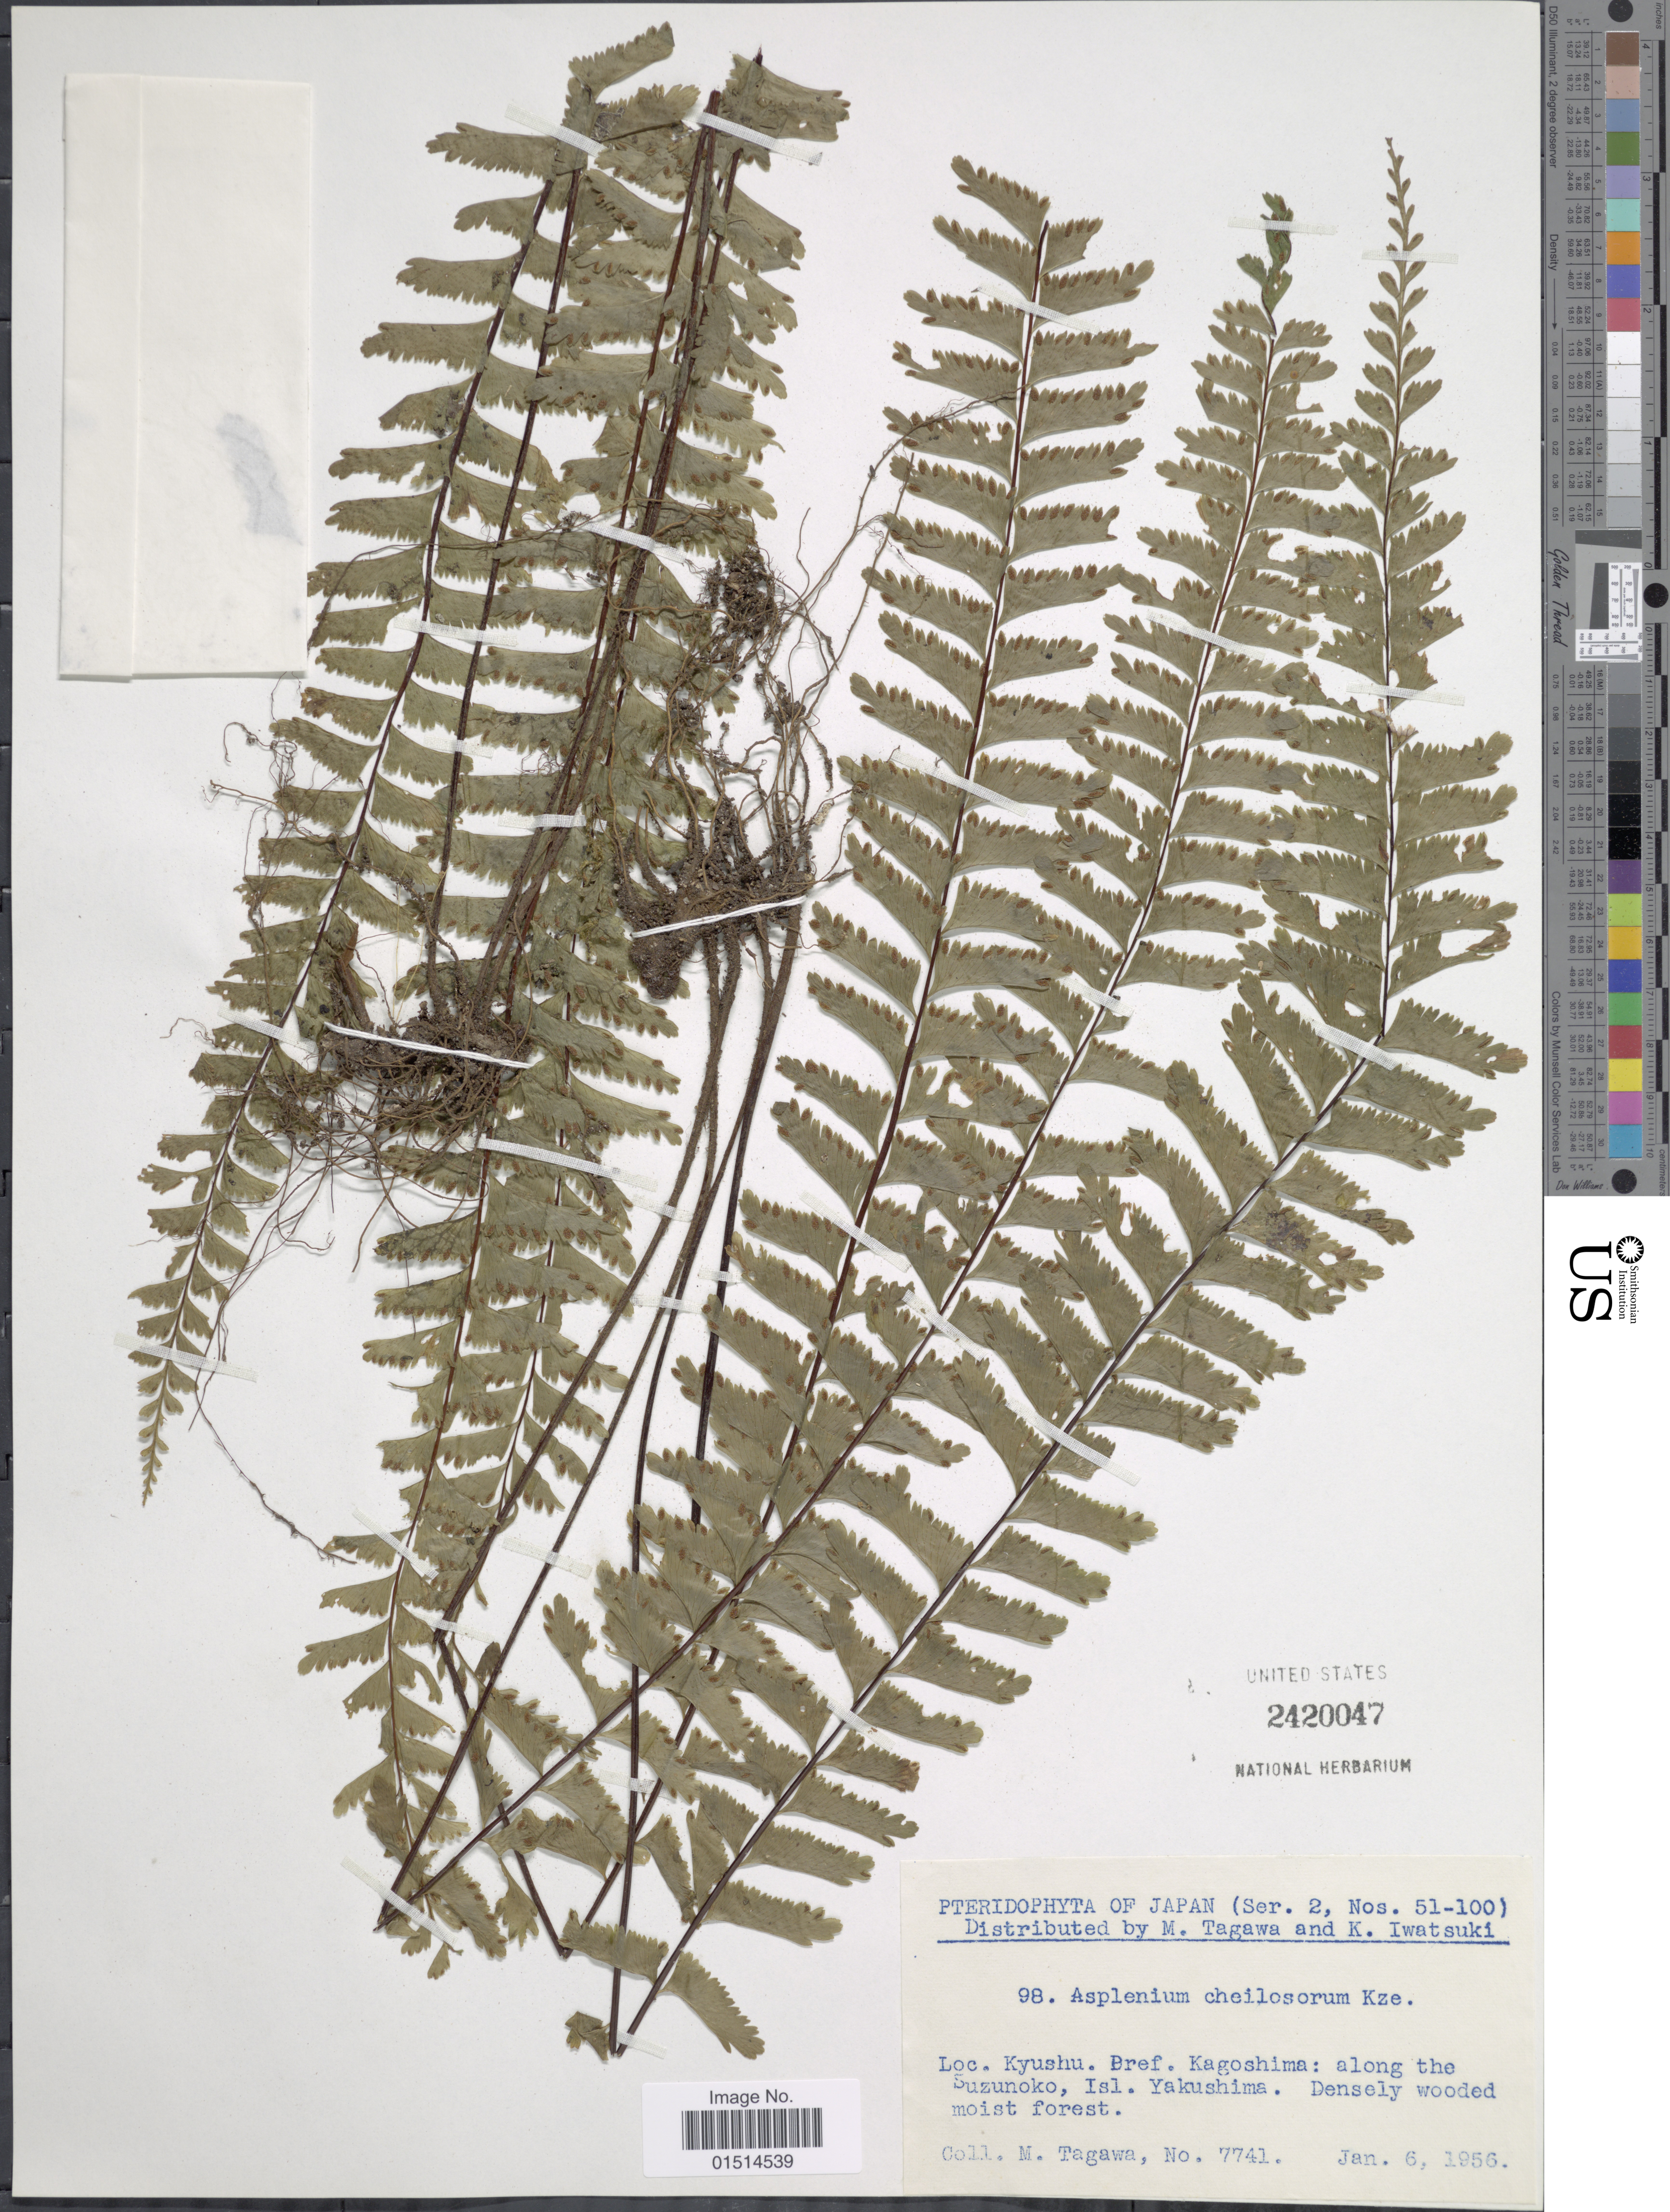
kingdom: Plantae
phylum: Tracheophyta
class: Polypodiopsida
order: Polypodiales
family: Aspleniaceae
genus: Asplenium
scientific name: Asplenium cheilosorum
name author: Kunze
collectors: M. Tagawa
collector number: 7741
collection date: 1956-01-06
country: Japan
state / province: Kagosima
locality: Kyushu, Pref. Kagoshima: along the Suzunoko, Isl. Yakushima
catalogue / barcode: US 2420047